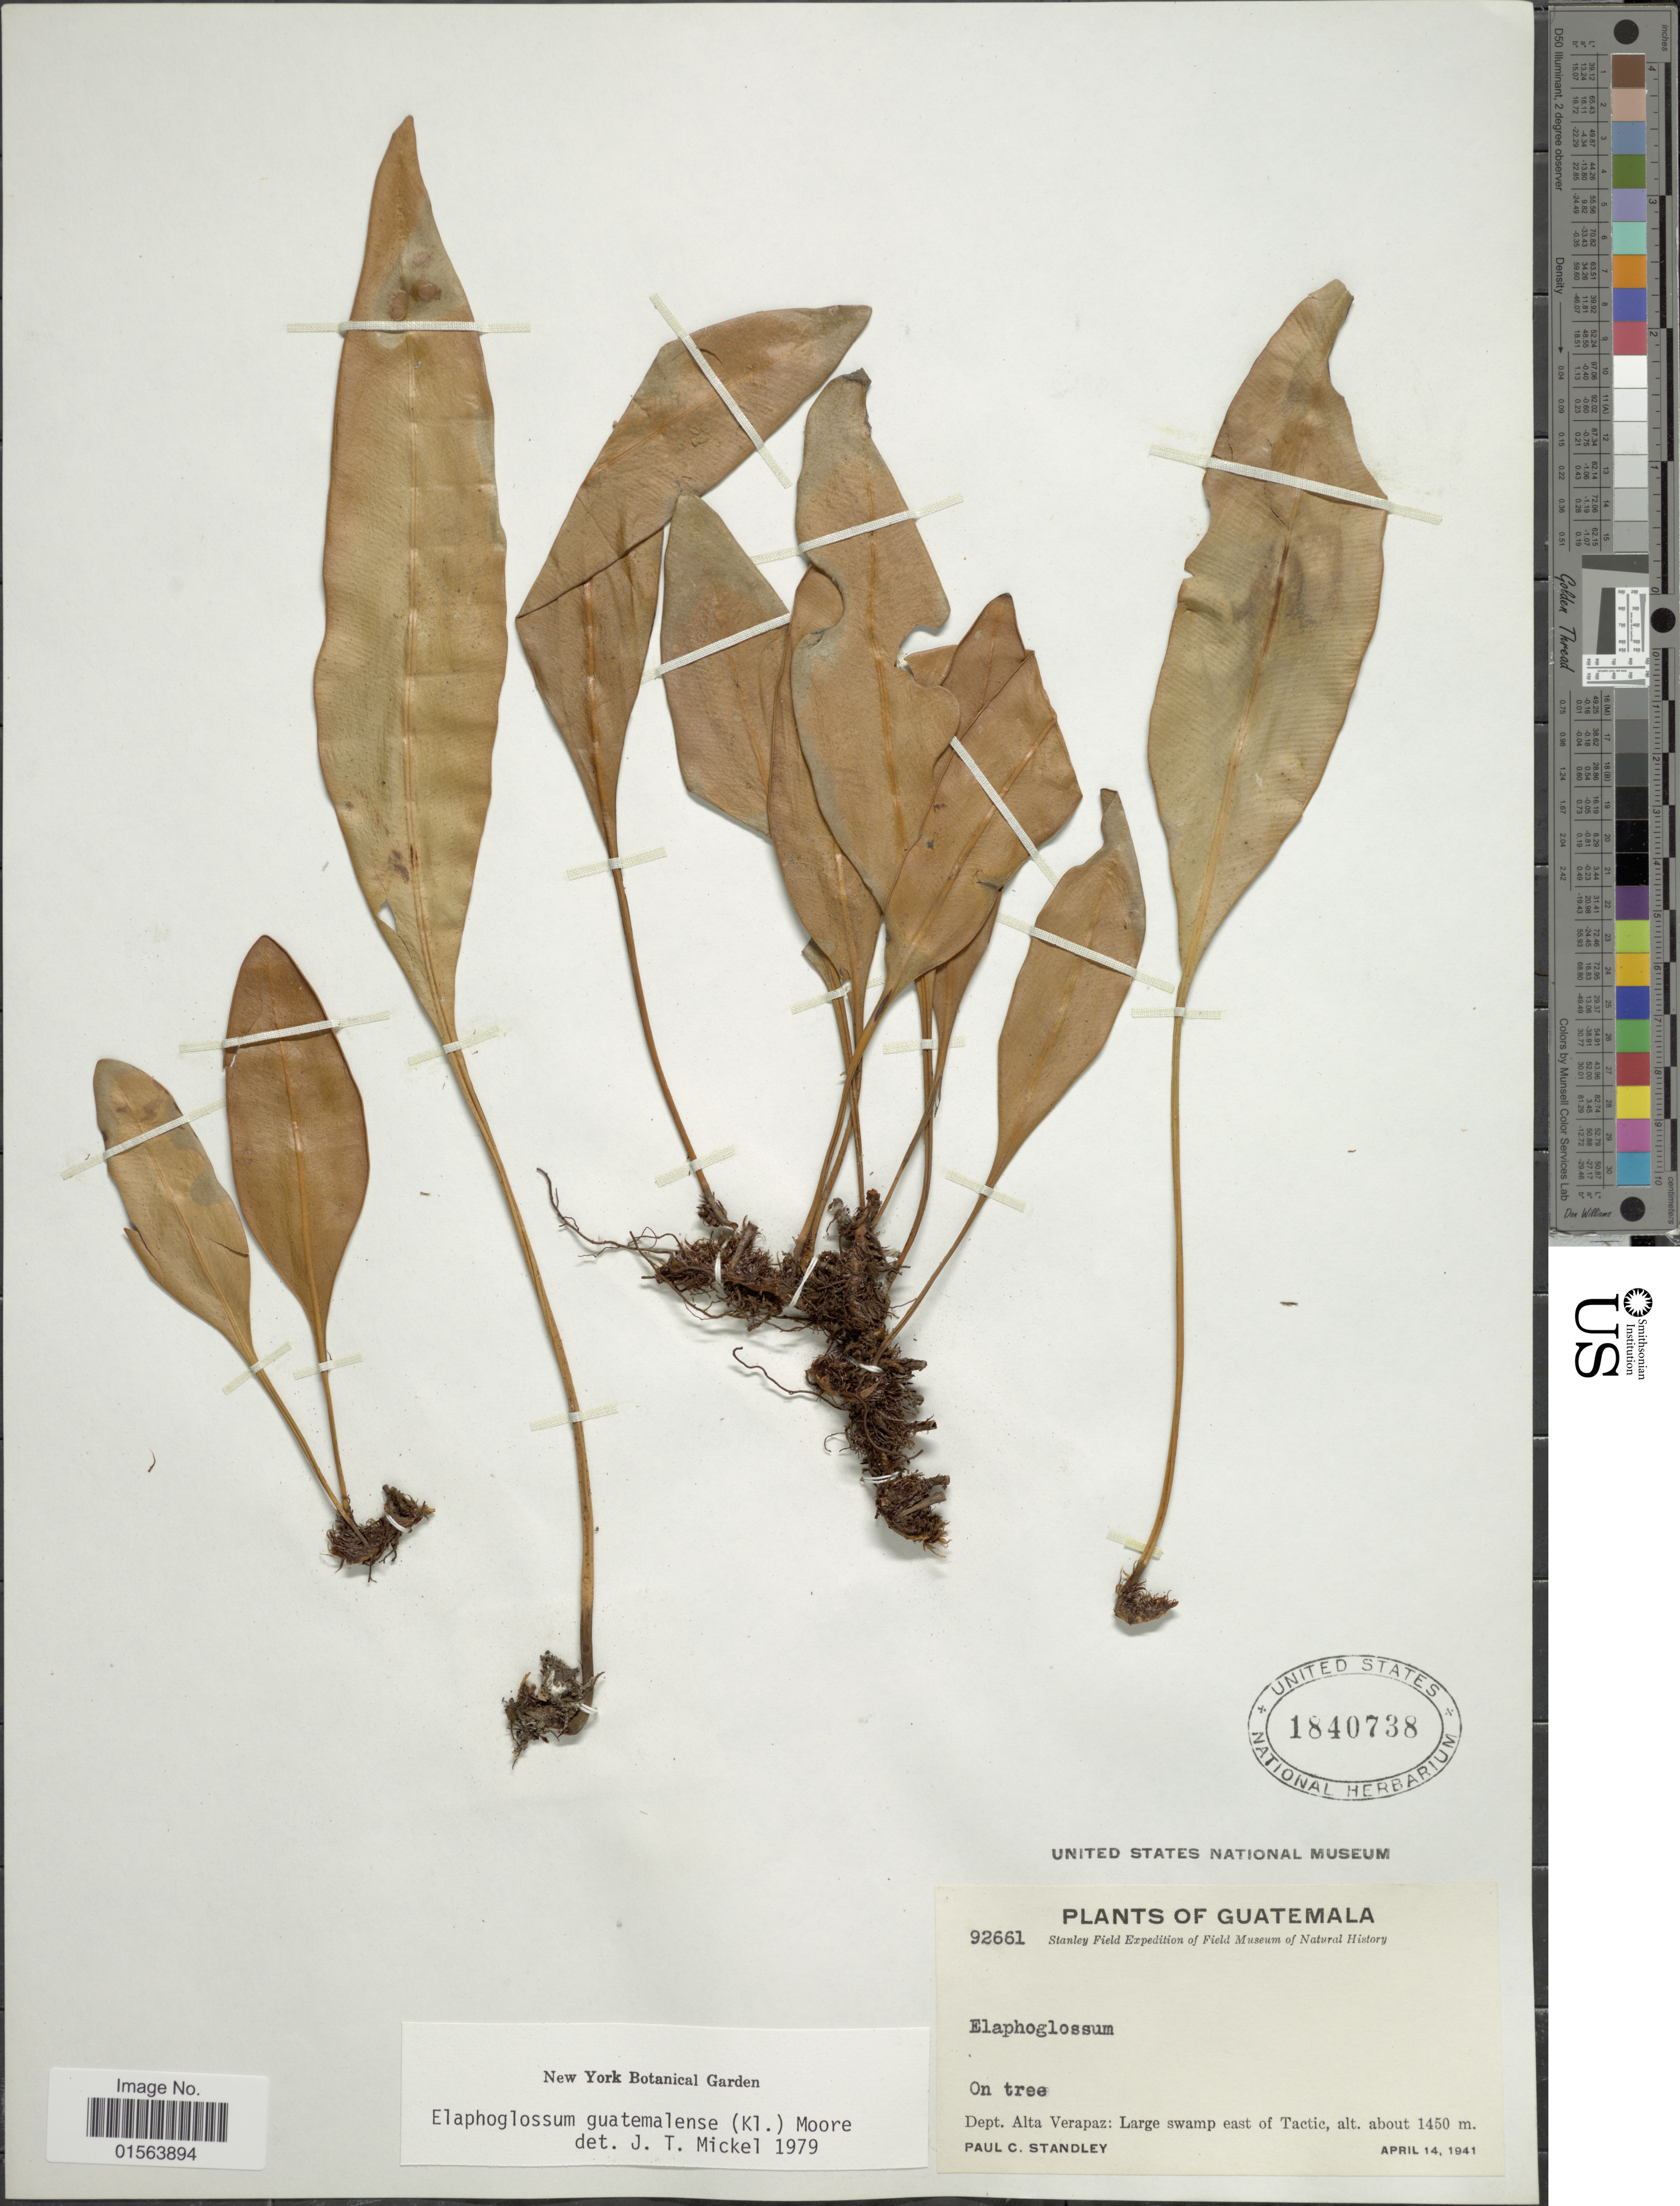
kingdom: Plantae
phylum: Tracheophyta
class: Polypodiopsida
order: Polypodiales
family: Dryopteridaceae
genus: Elaphoglossum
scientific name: Elaphoglossum guatemalense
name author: (Klotzsch) T. Moore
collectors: P. C. Standley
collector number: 92661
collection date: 1941-04-14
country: Guatemala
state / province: Alta Verapaz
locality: Dept. Alta Verapaz: large swamp east of Tactic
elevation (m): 1450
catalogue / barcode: US 1840738